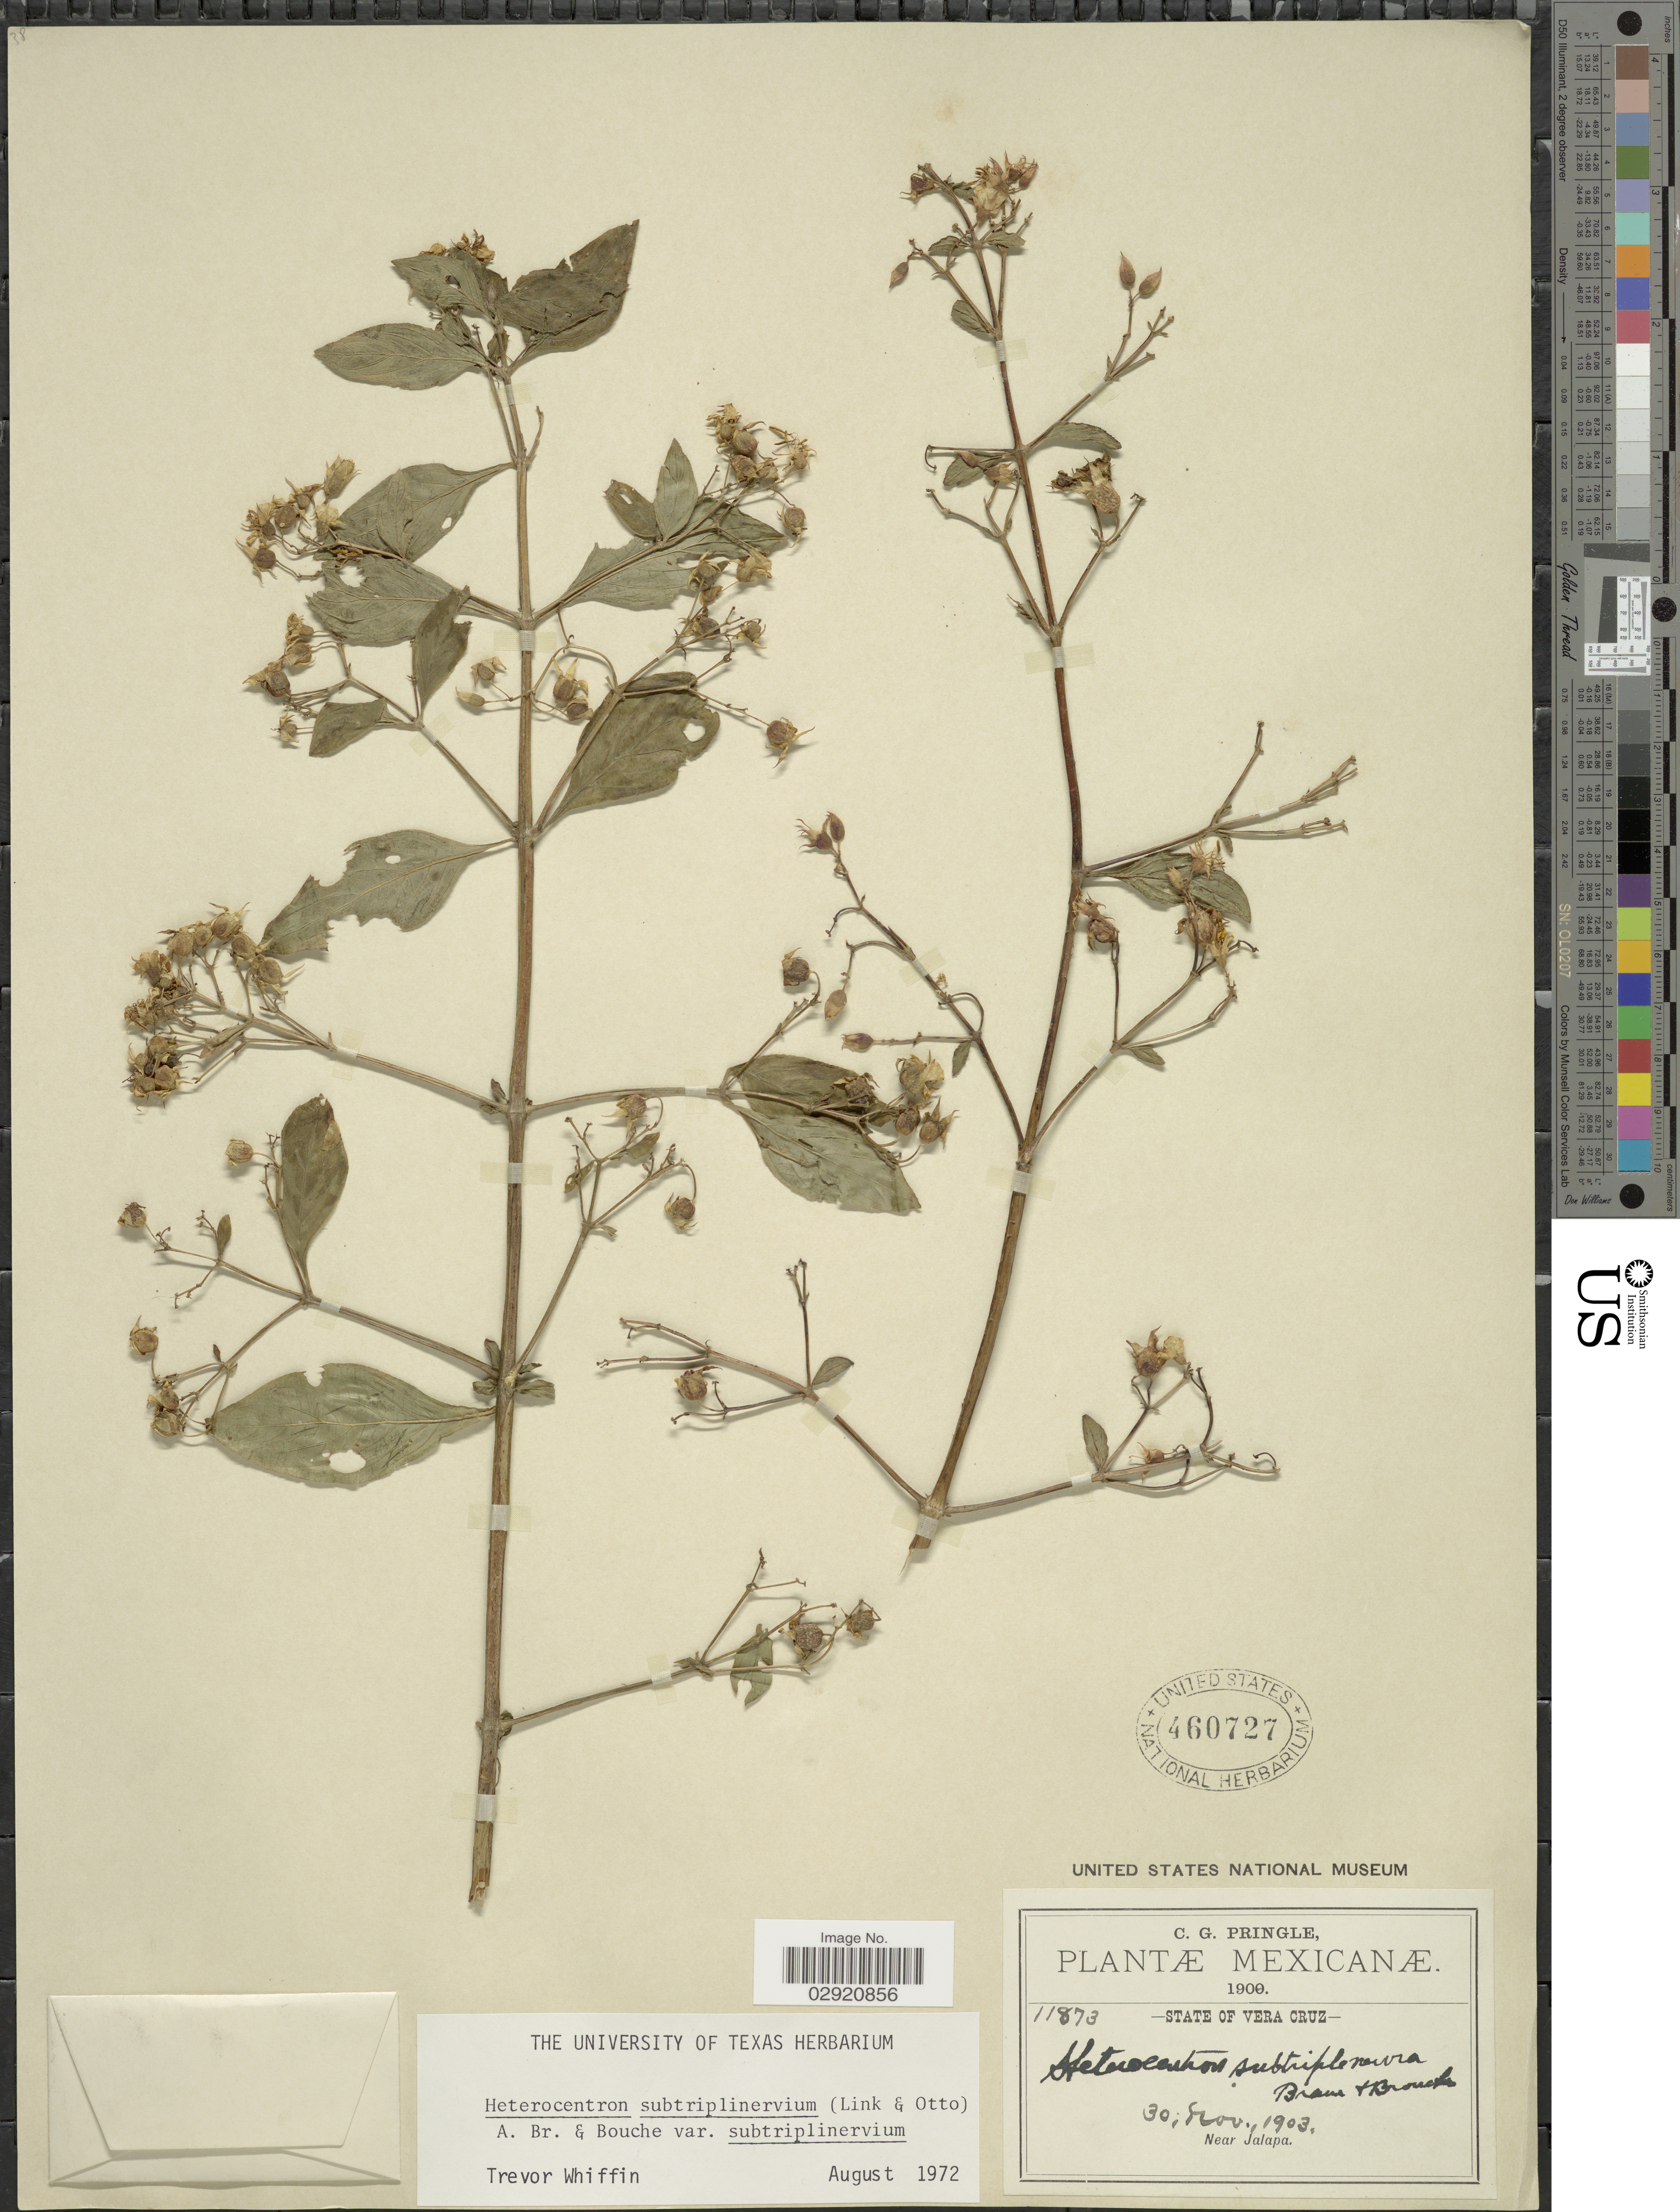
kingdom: Plantae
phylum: Tracheophyta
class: Magnoliopsida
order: Myrtales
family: Melastomataceae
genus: Heterocentron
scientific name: Heterocentron subtriplinervium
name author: (Link & Otto) A. Braun & C.D. Bouché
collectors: C. G. Pringle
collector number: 11873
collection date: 1903-11-30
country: Mexico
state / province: Veracruz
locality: State of Vera Cruz. Near Jalapa.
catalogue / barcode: US 460727